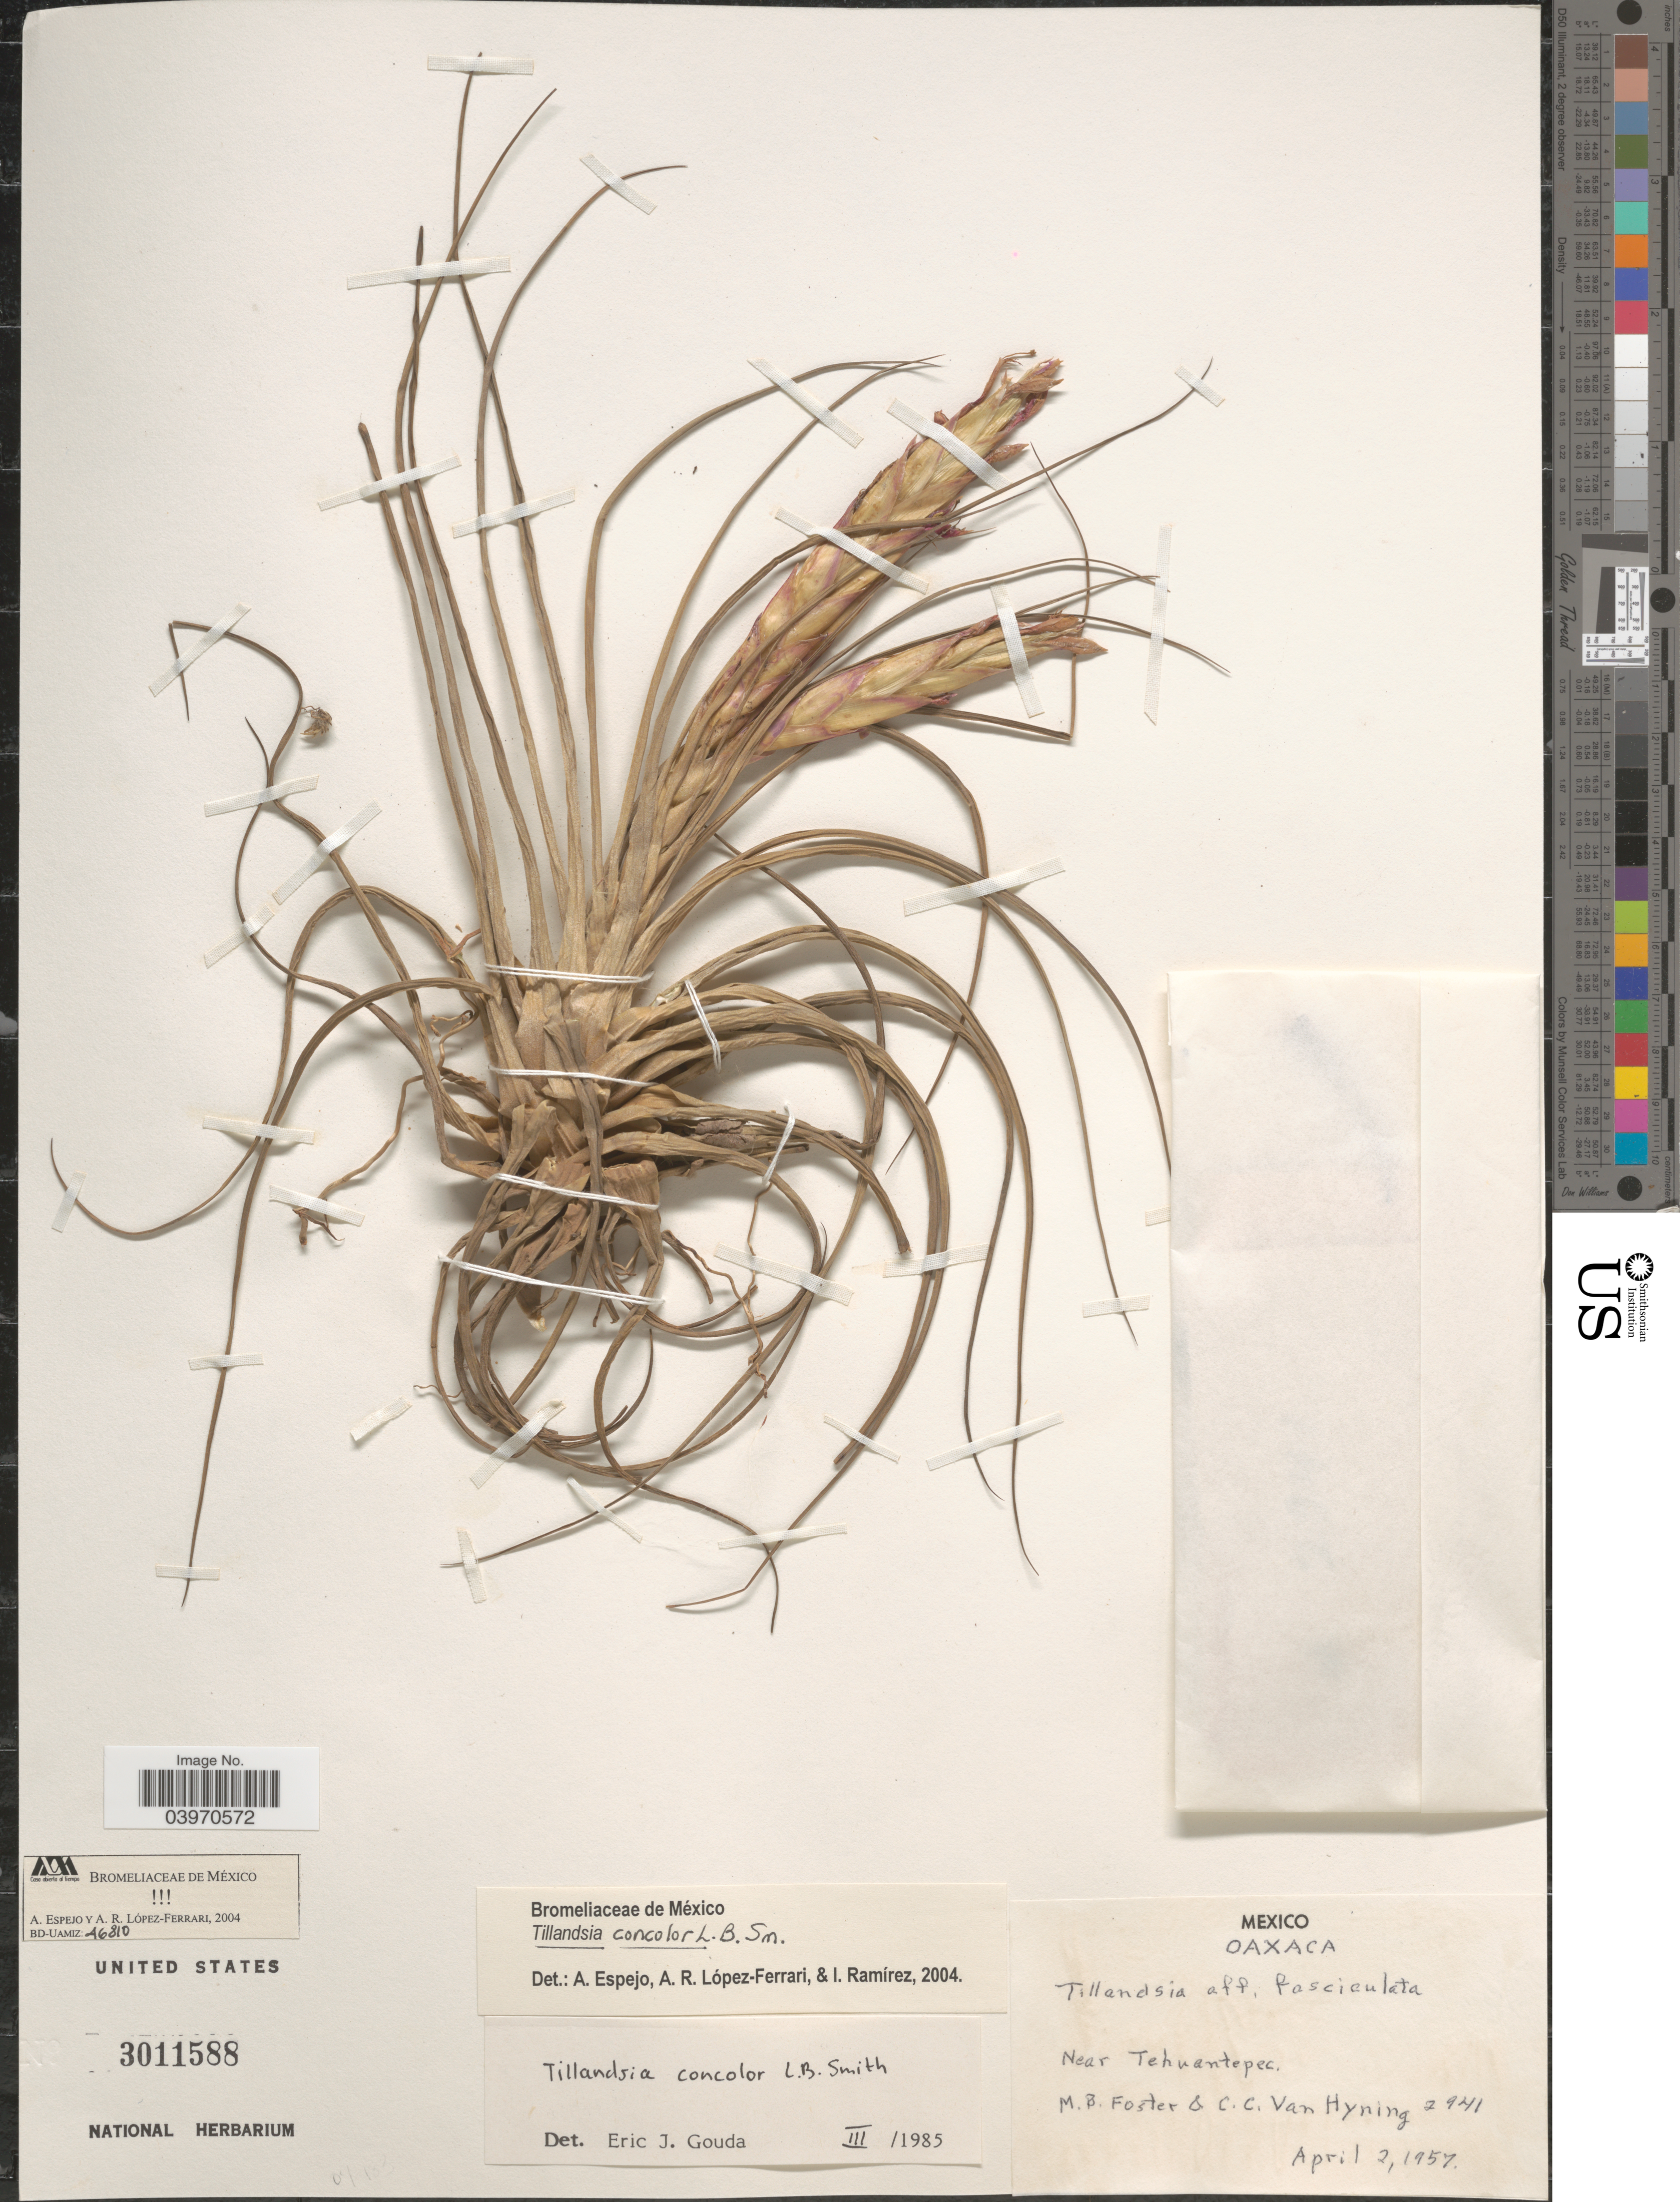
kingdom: Plantae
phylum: Tracheophyta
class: Liliopsida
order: Poales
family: Bromeliaceae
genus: Tillandsia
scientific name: Tillandsia concolor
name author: L.B. Sm.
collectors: M. B. Foster & O. Van Hyning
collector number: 2941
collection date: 1957-04-02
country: Mexico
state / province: Oaxaca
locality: Near Tehuantepec.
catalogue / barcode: US 3011588